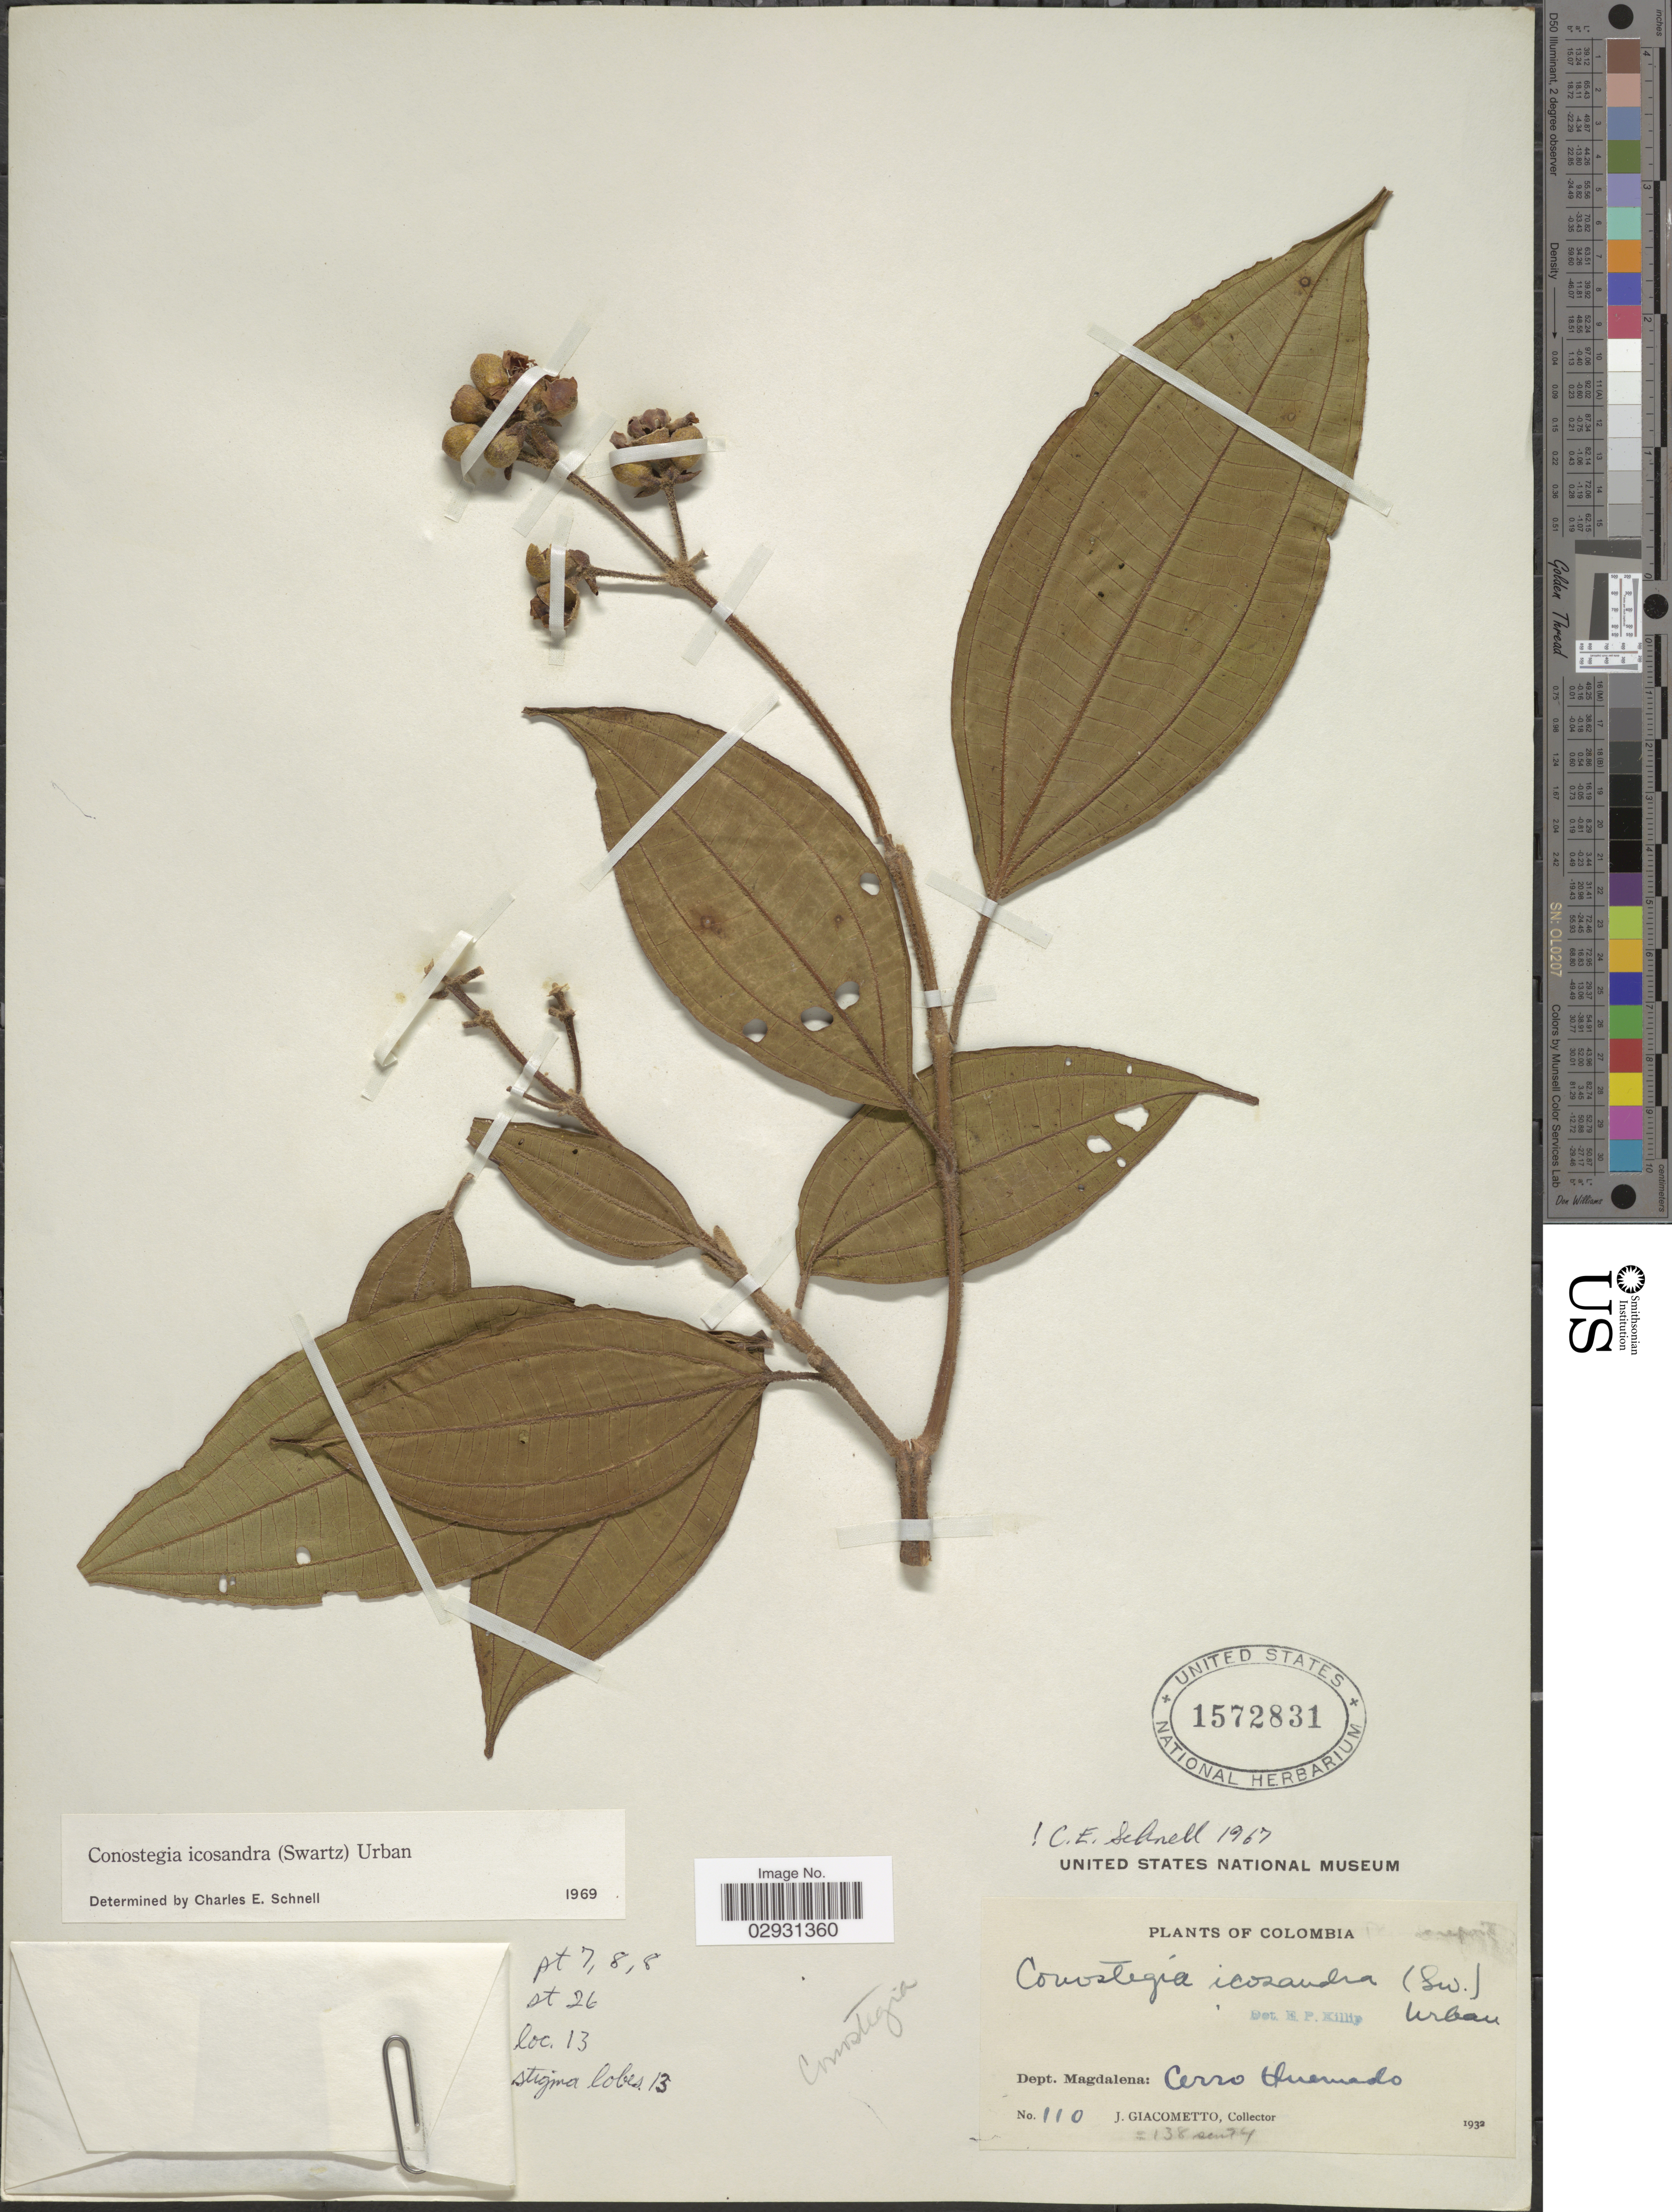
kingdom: Plantae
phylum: Tracheophyta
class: Magnoliopsida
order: Myrtales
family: Melastomataceae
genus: Conostegia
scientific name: Conostegia icosandra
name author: (Sw.) Urb.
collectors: J. Giacometto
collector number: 1110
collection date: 1932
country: Colombia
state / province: Magdalena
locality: Dept. Magdalena: Cerro Quemado.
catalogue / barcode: US 1572831